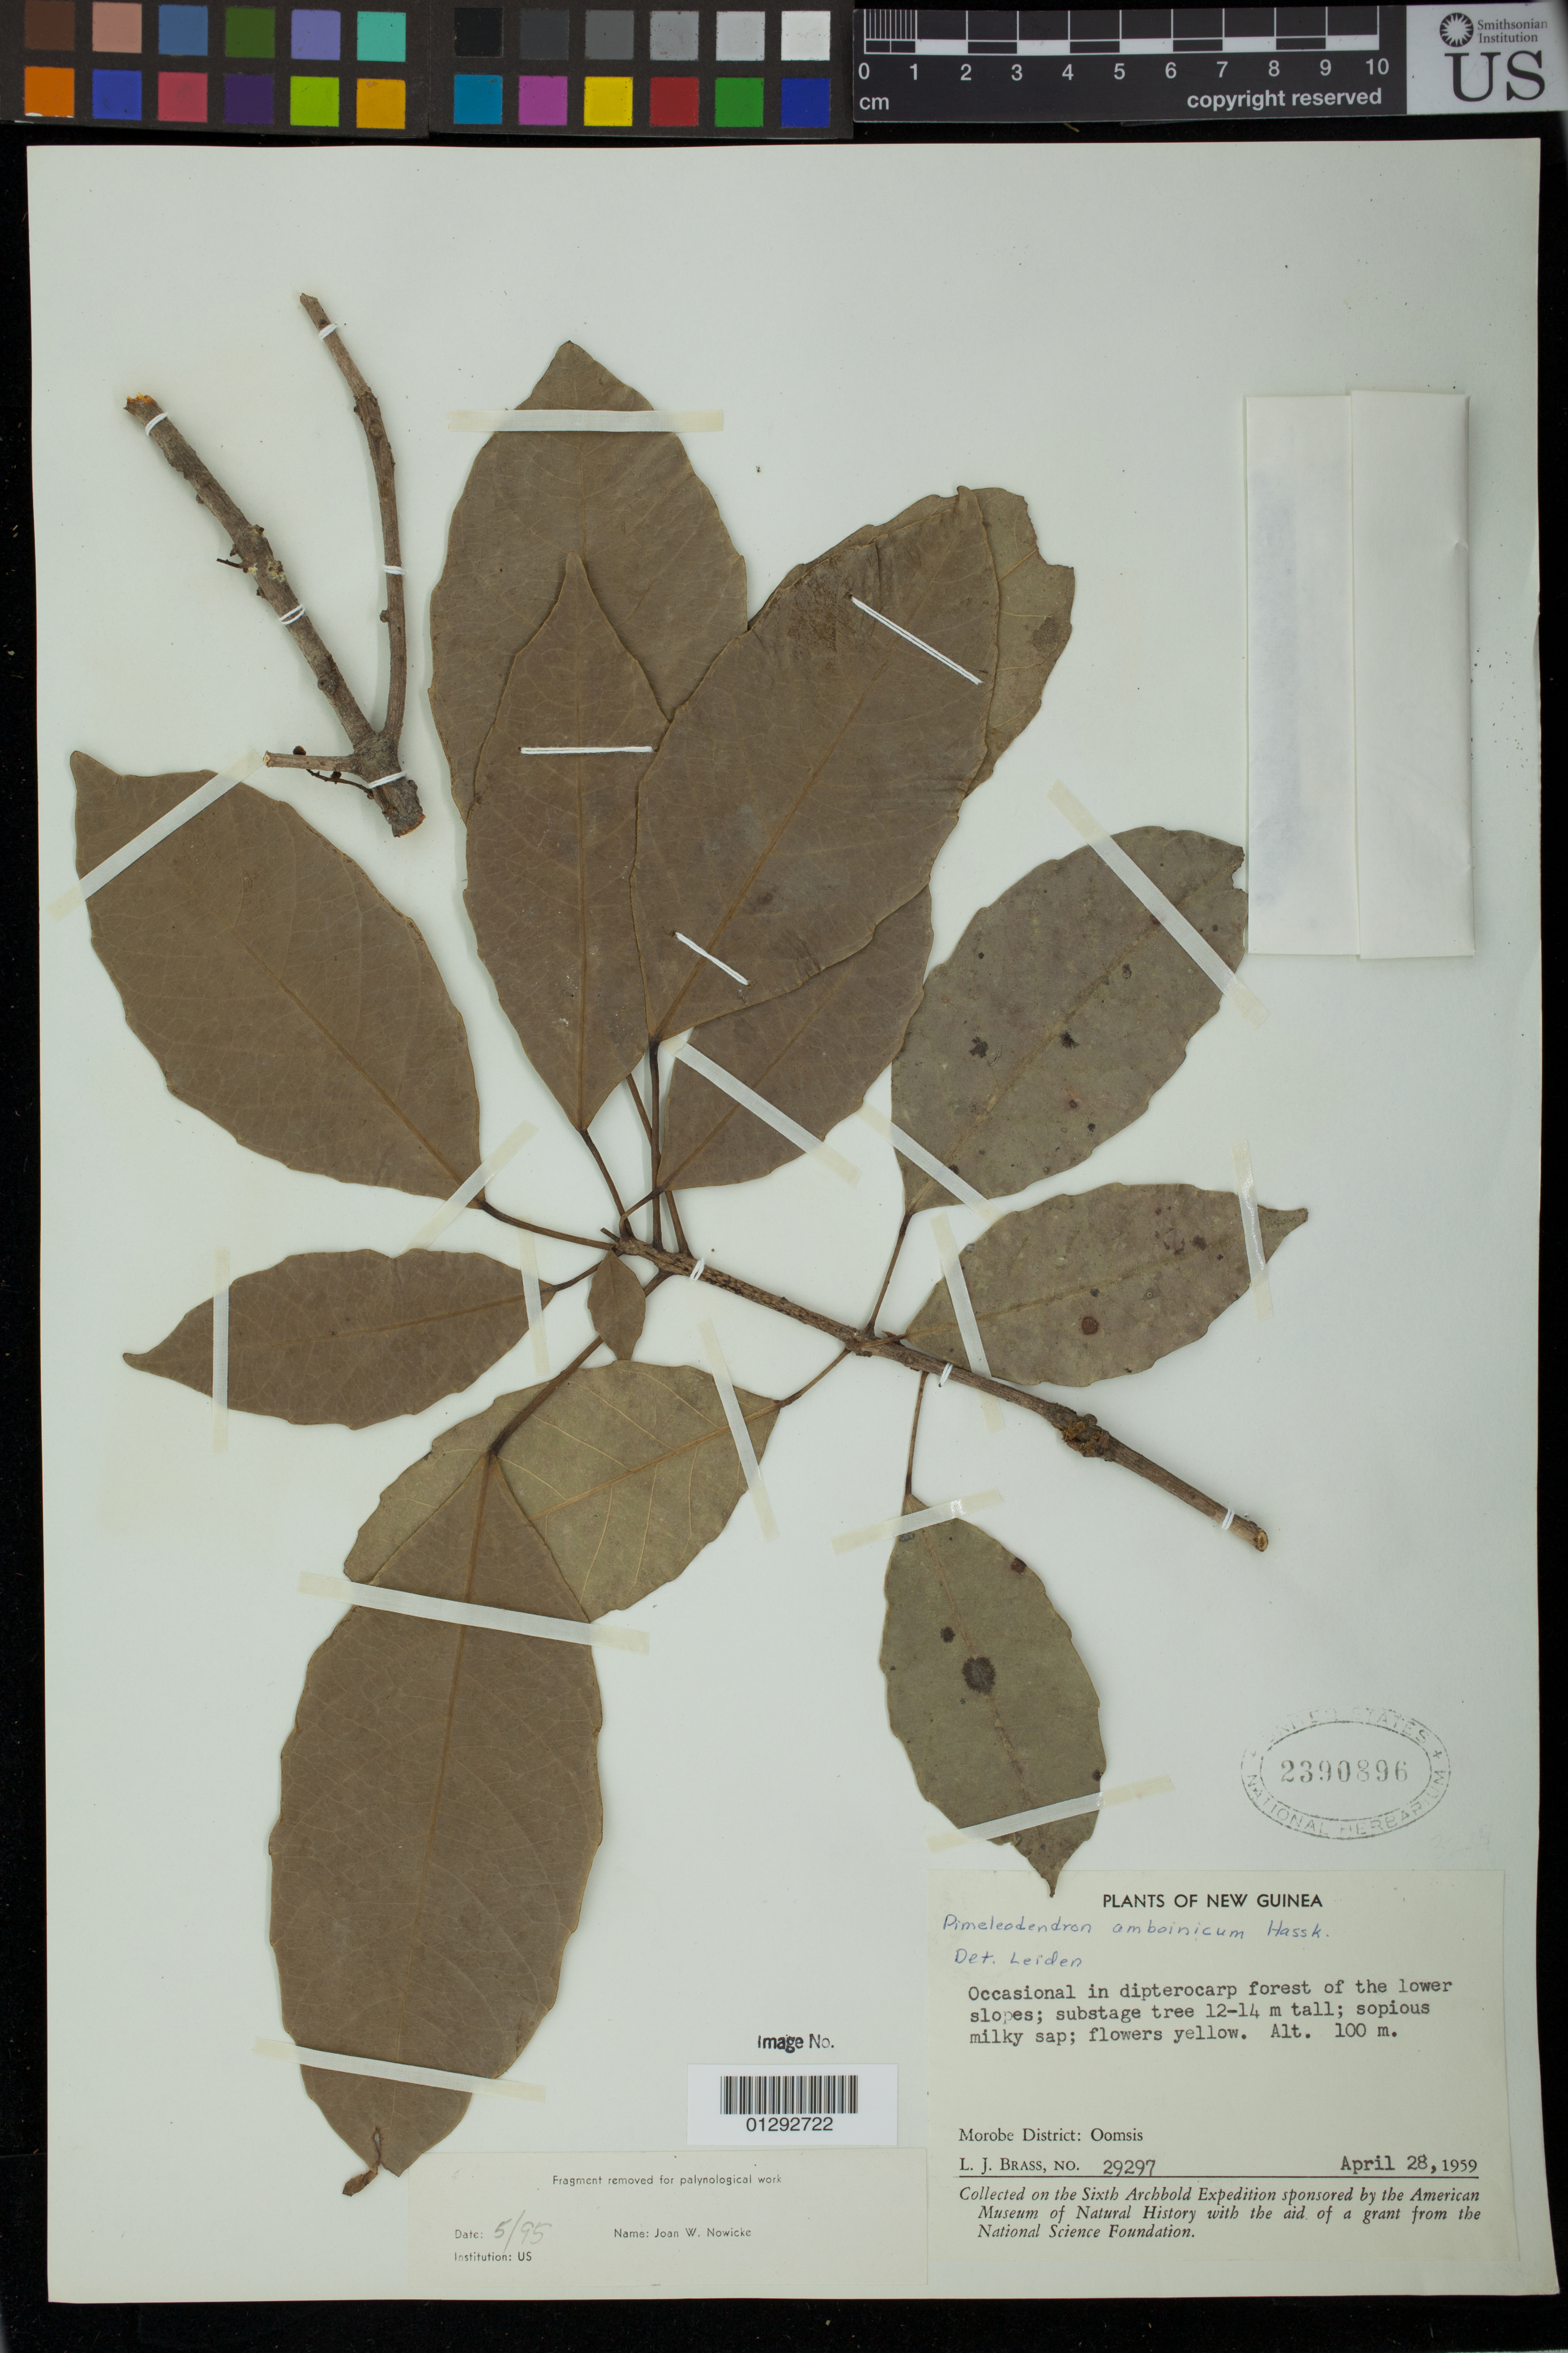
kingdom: Plantae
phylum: Tracheophyta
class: Magnoliopsida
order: Malpighiales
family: Euphorbiaceae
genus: Pimelodendron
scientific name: Pimelodendron amboinicum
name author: Hassk.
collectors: L. J. Brass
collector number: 29297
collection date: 1959-04-28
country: Papua New Guinea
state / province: Morobe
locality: Morobe District: Oomsis.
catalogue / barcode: US 2390896